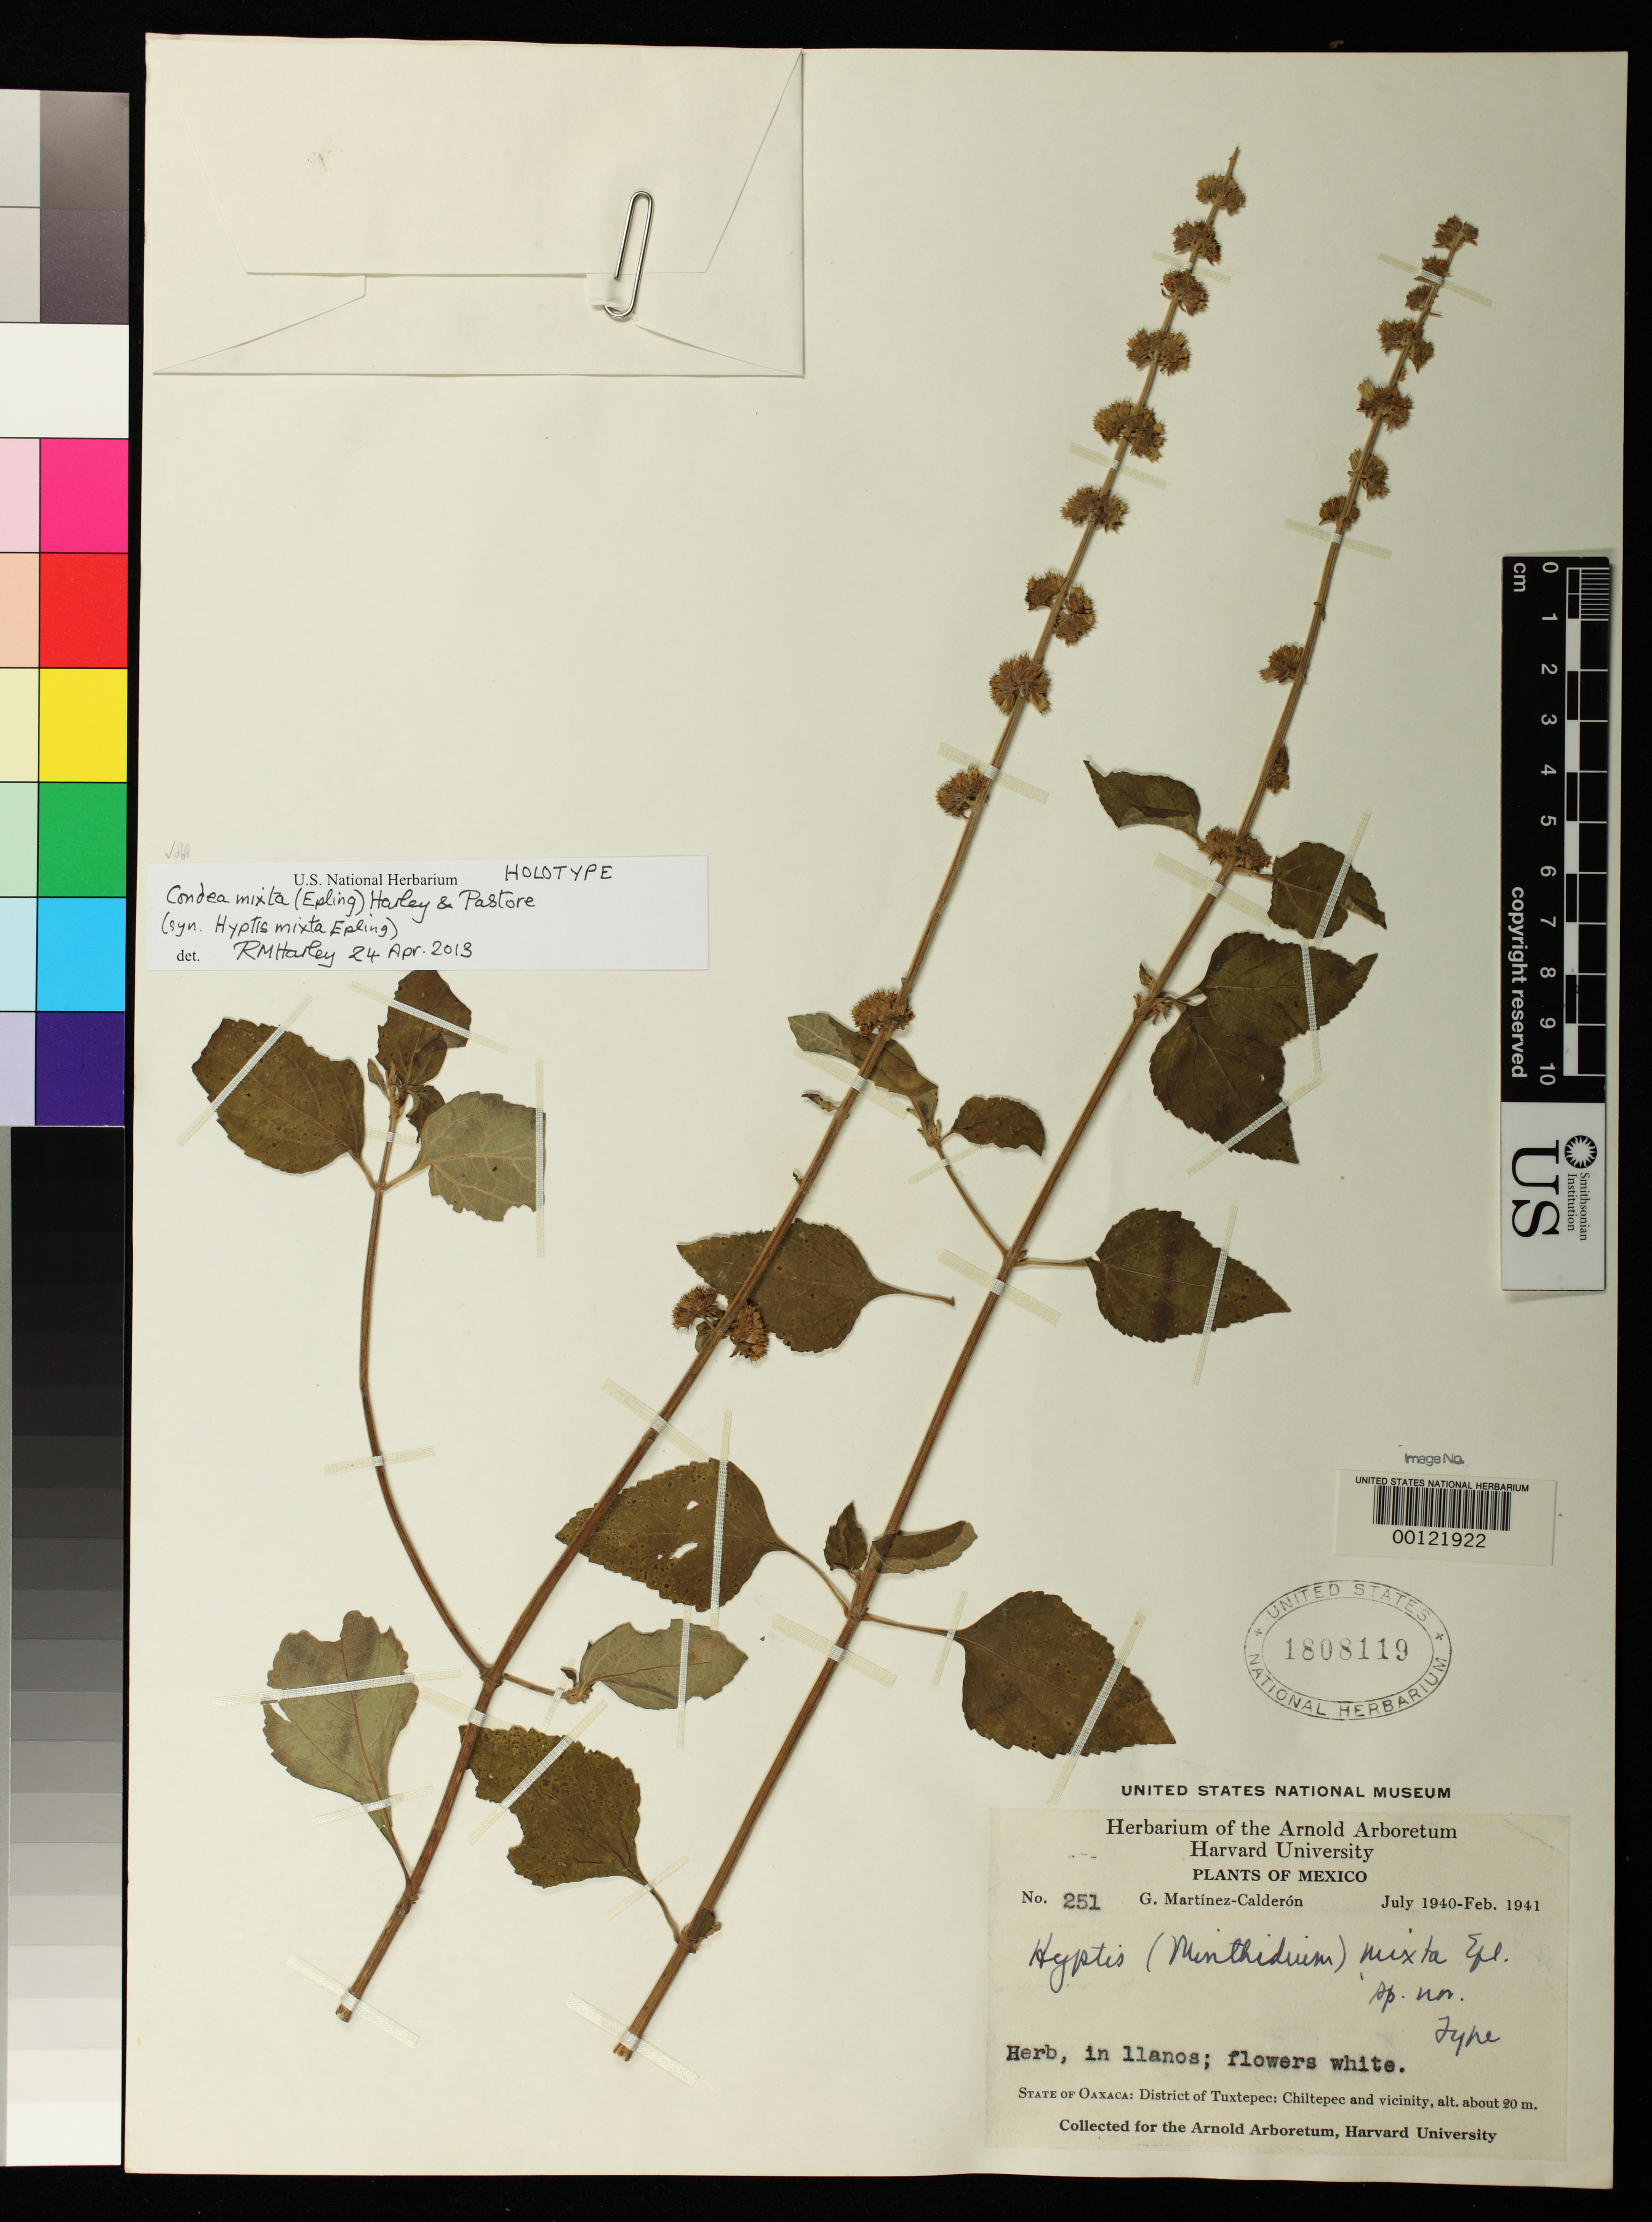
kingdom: Plantae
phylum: Tracheophyta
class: Magnoliopsida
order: Lamiales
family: Lamiaceae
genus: Hyptis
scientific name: Hyptis mixta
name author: Epling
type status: Holotype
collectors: G. Martínez Calderón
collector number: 251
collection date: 1940-07/1941-02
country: Mexico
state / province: Oaxaca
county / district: Tuxtepec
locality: State of Oaxaca: District of Tuxtepec: Chiltepec and vicinity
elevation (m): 20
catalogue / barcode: US 1808119